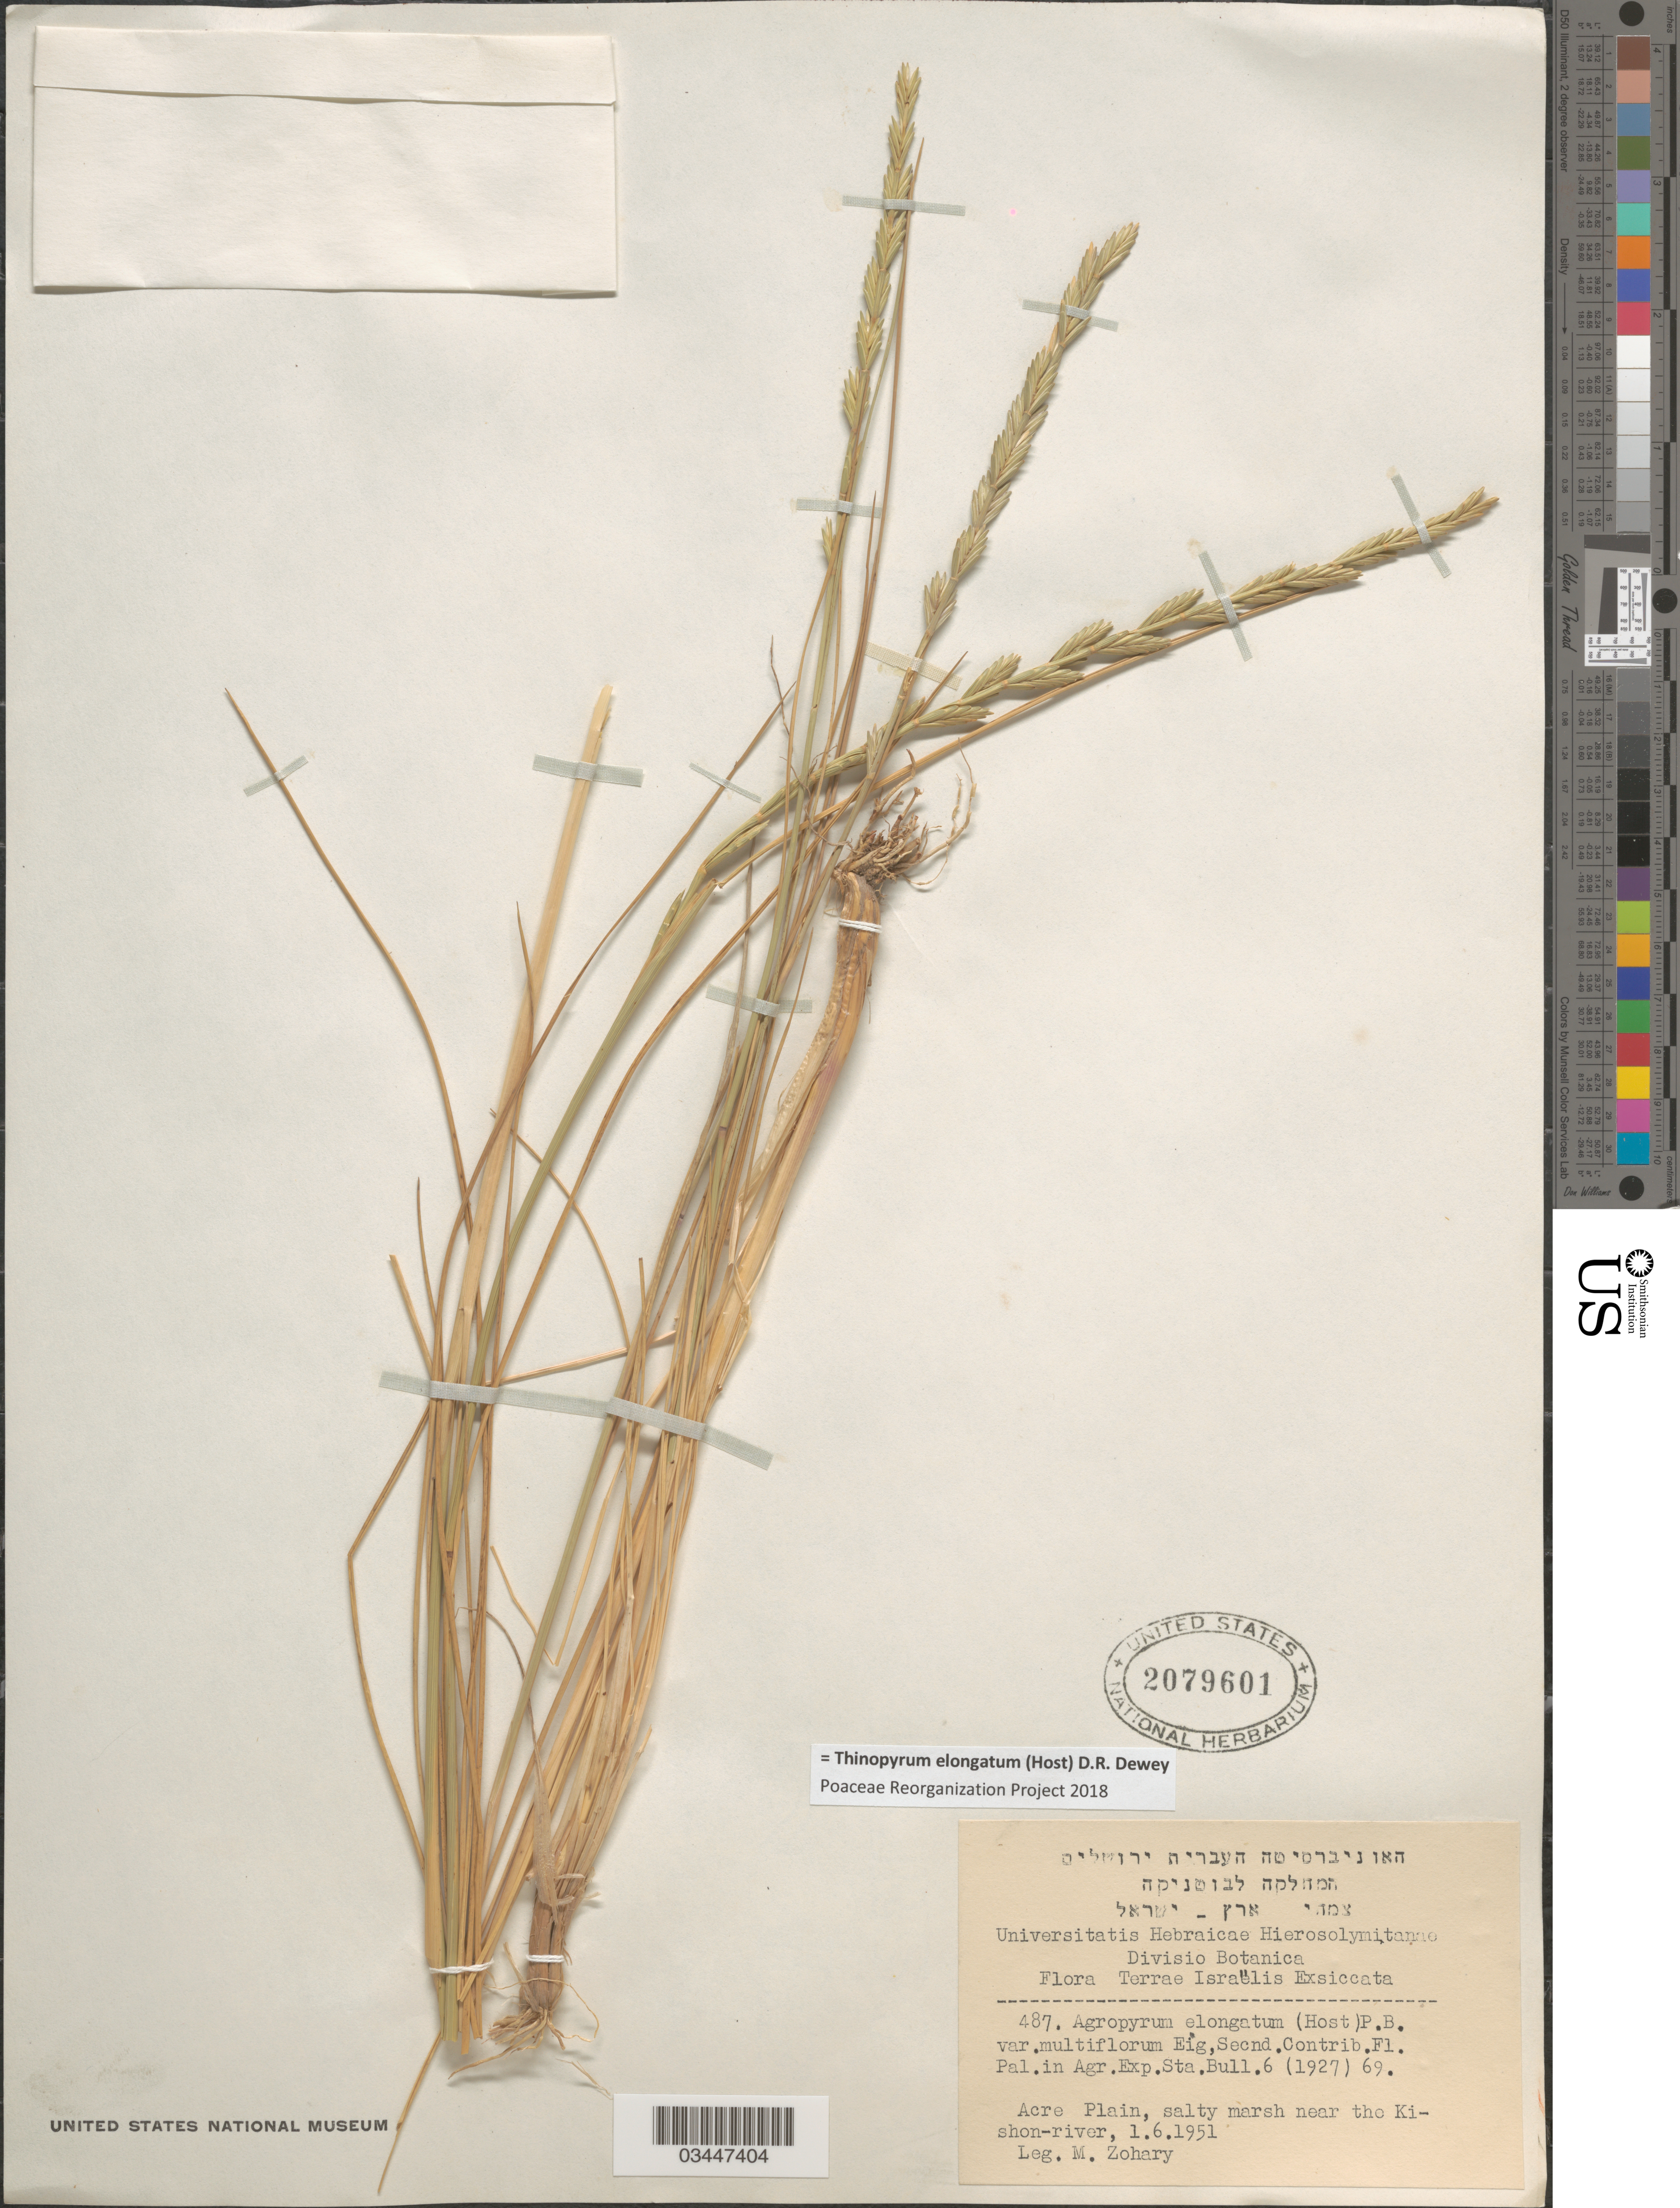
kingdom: Plantae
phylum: Tracheophyta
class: Liliopsida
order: Poales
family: Poaceae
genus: Thinopyrum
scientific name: Thinopyrum elongatum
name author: (Host) Barkworth & Dewey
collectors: M. Zohary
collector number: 487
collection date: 1951-06-01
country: Israel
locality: Terrae Israëlis. Acre Plain, salty marsh near the Kishon-river.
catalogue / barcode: US 2079601